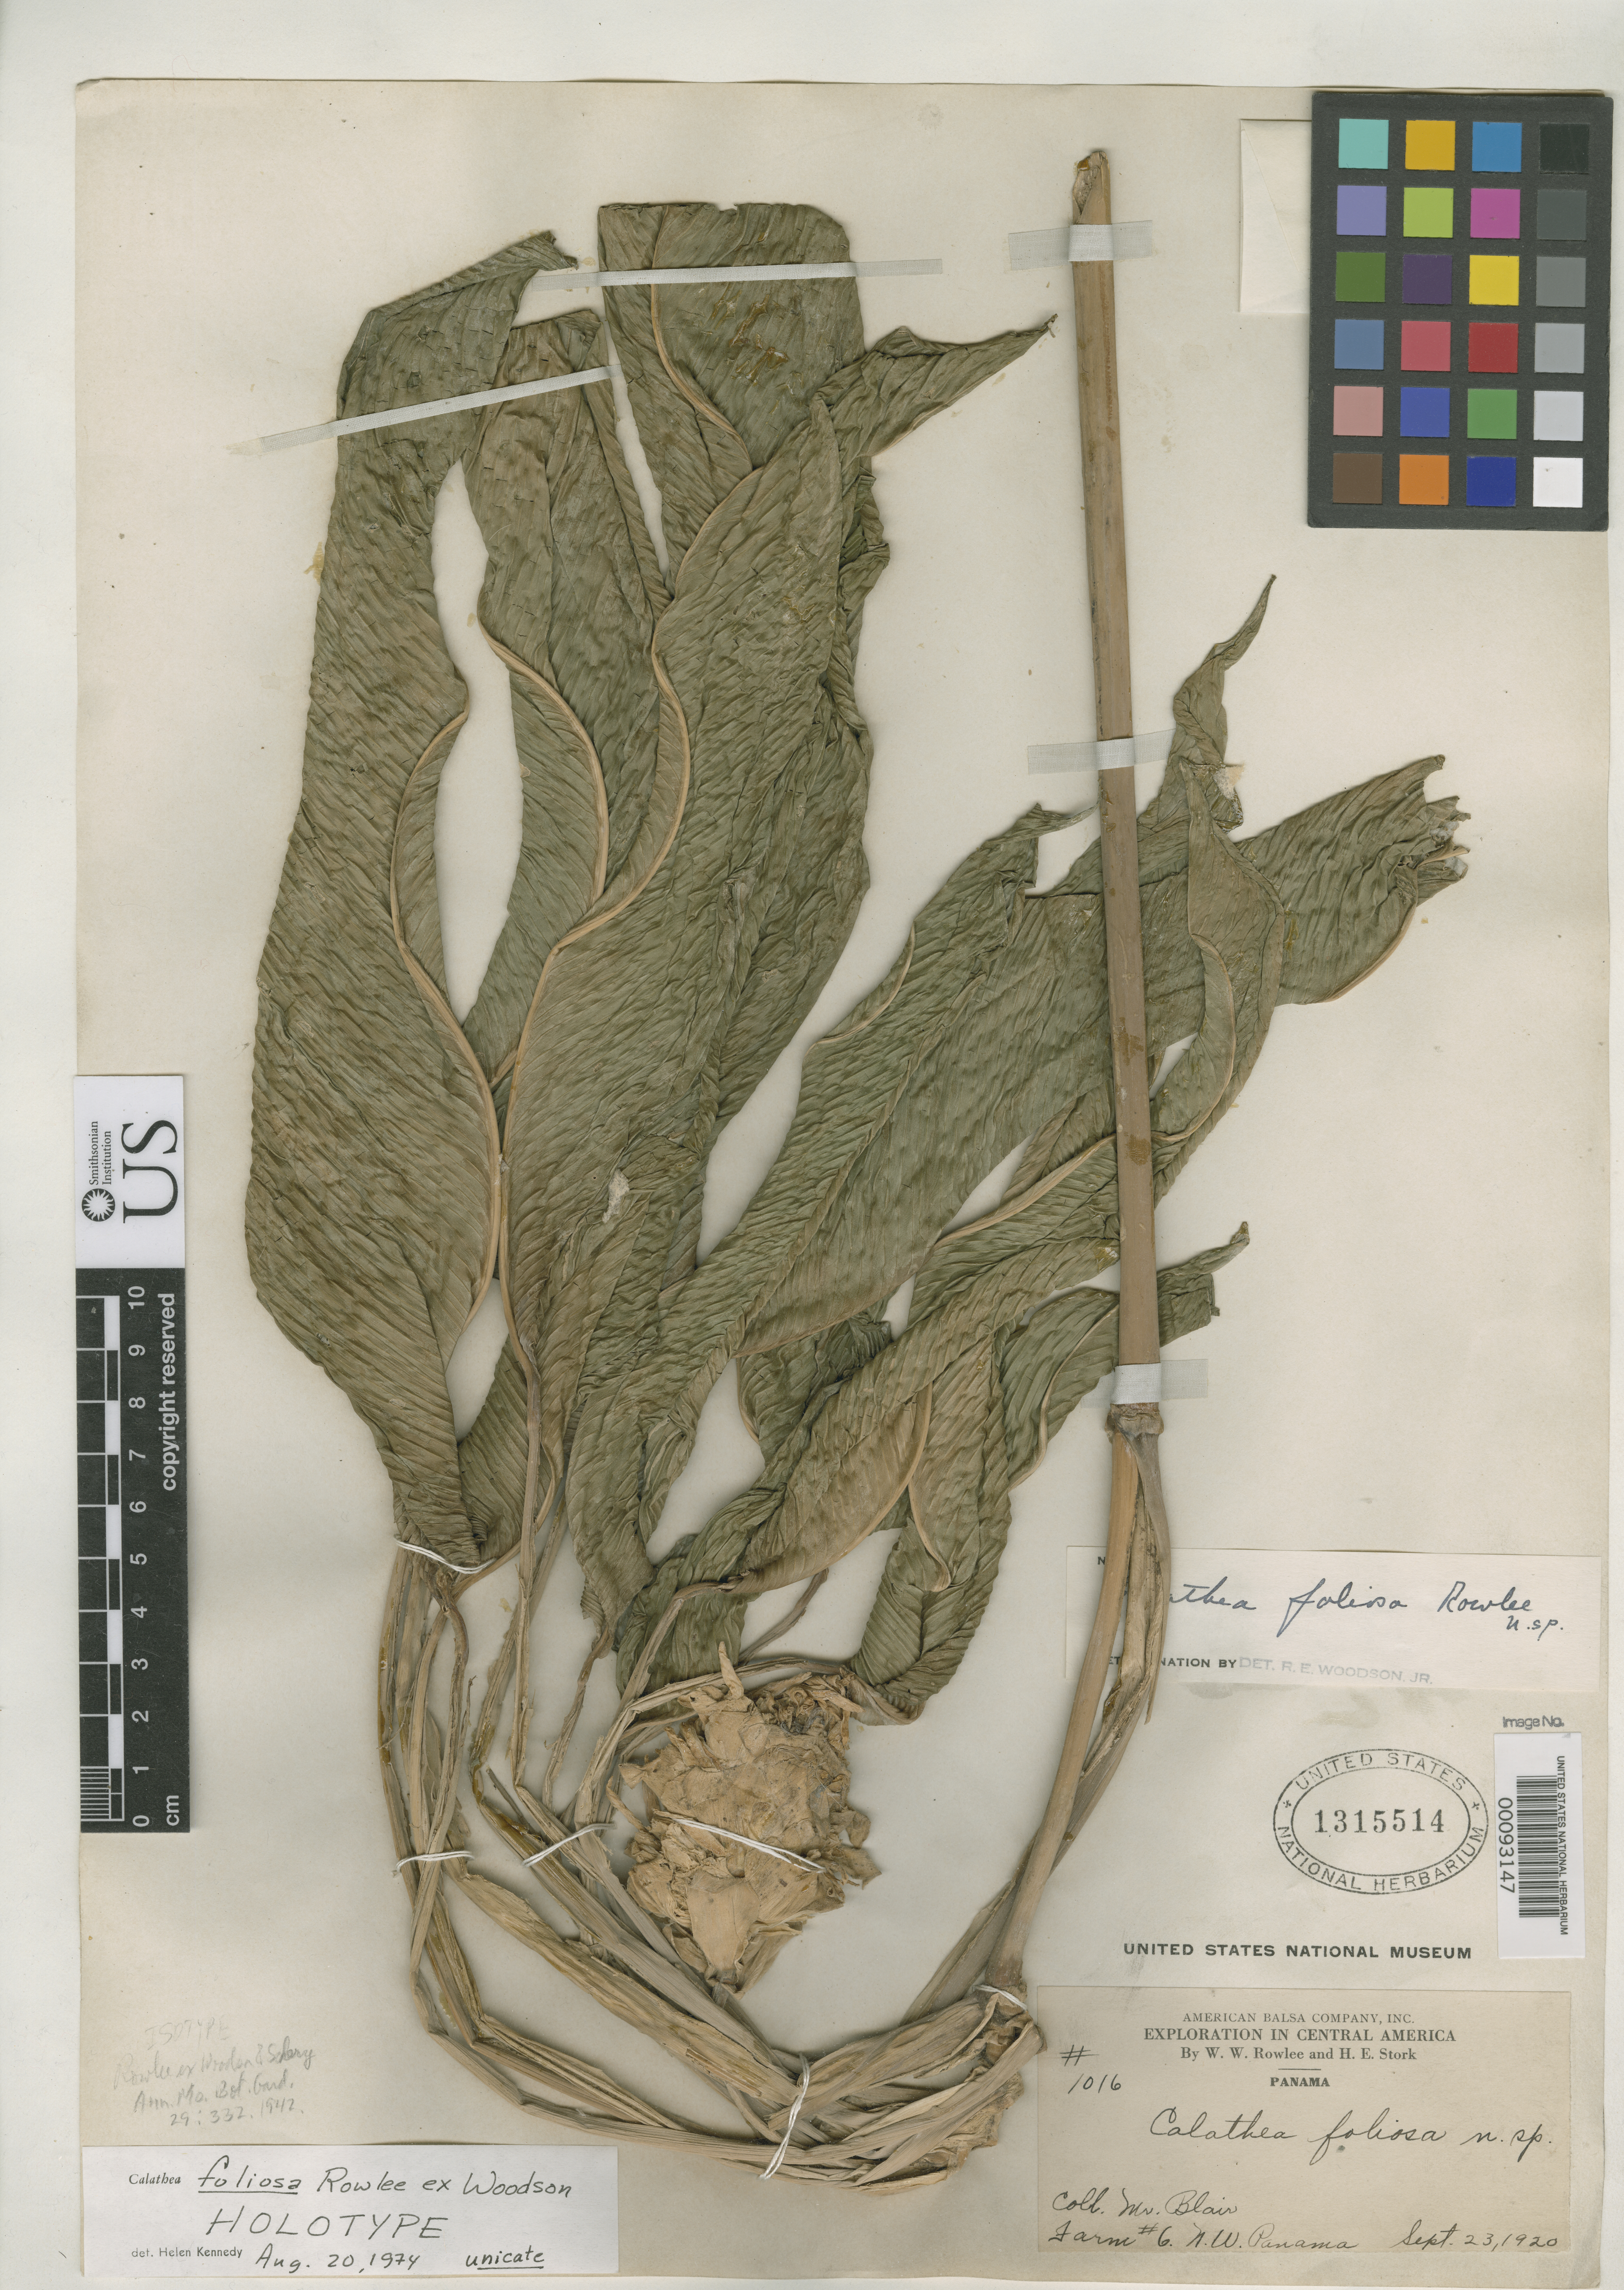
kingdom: Plantae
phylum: Tracheophyta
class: Liliopsida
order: Zingiberales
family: Marantaceae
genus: Calathea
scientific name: Calathea foliosa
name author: Rowlee ex Woodson & Schery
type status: Holotype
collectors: T. Blair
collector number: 1016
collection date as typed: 23 Sep 1920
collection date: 1920-09-23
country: Panama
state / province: Bocas del Toro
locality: Almirante.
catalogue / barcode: US 1315514